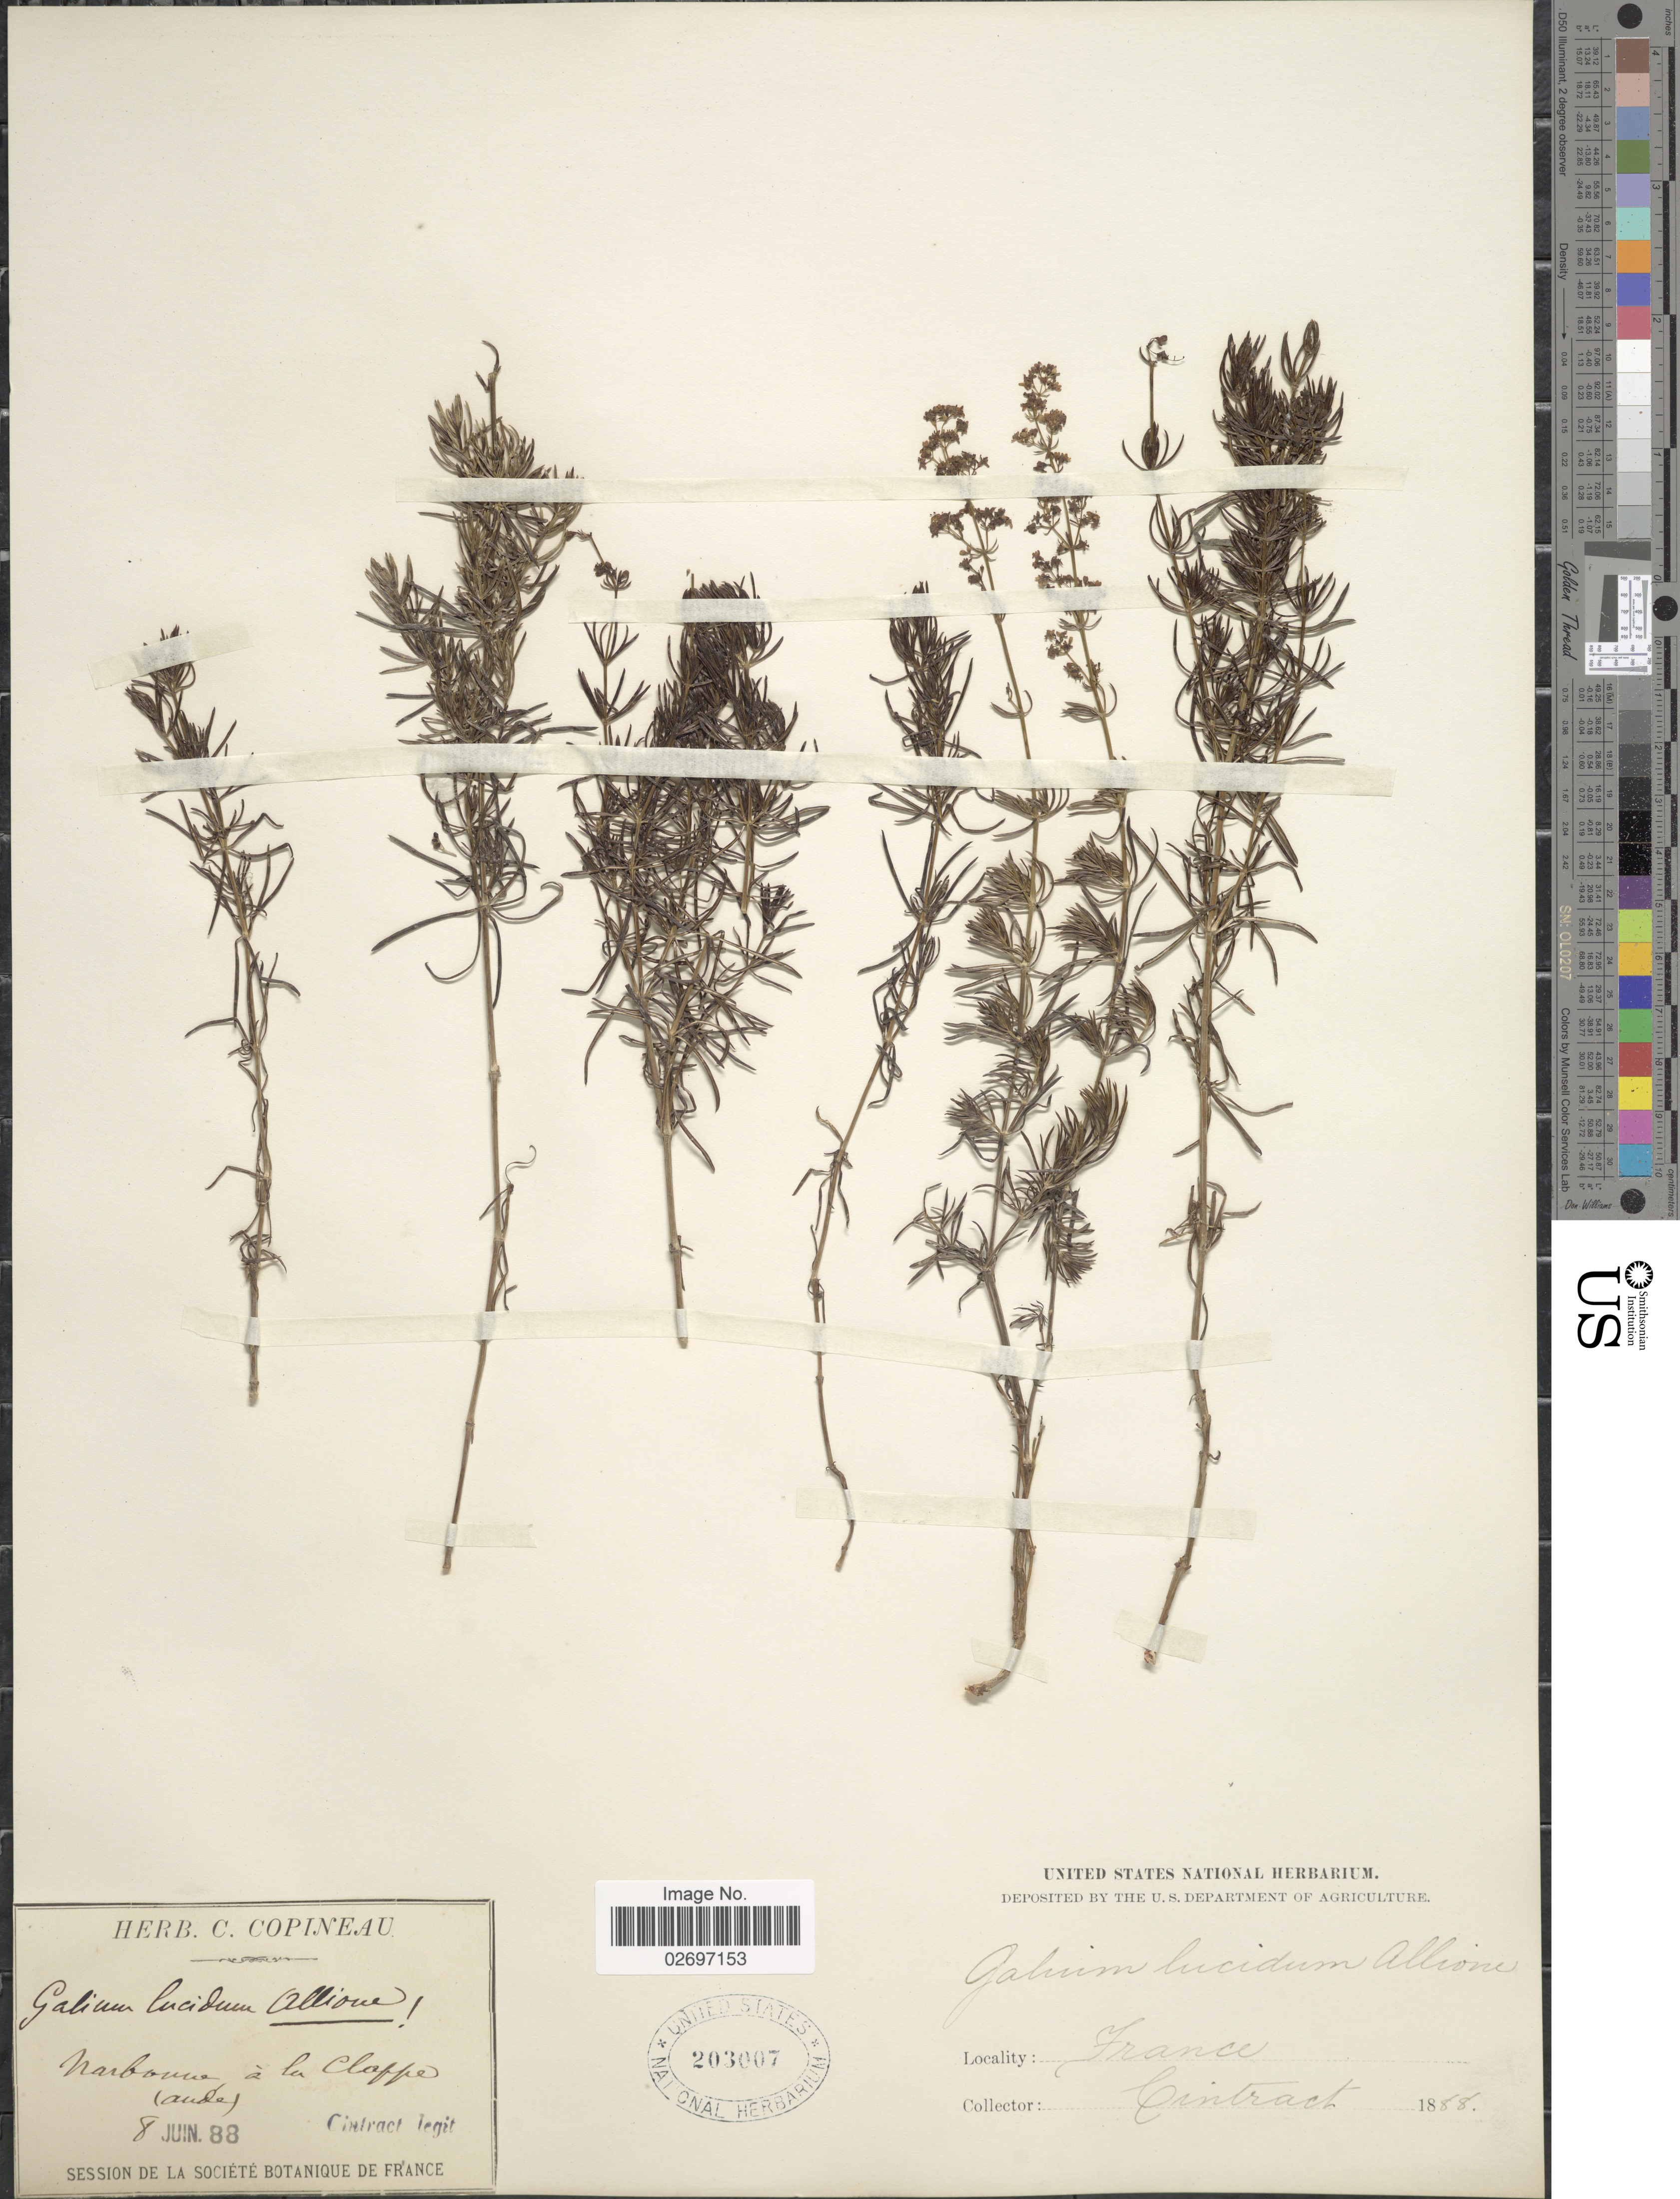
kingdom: Plantae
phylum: Tracheophyta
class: Magnoliopsida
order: Gentianales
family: Rubiaceae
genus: Galium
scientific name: Galium lucidum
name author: All.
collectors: Cintract, --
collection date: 1888-06-08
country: France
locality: Narboune à la Clappe (ande)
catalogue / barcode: US 203007